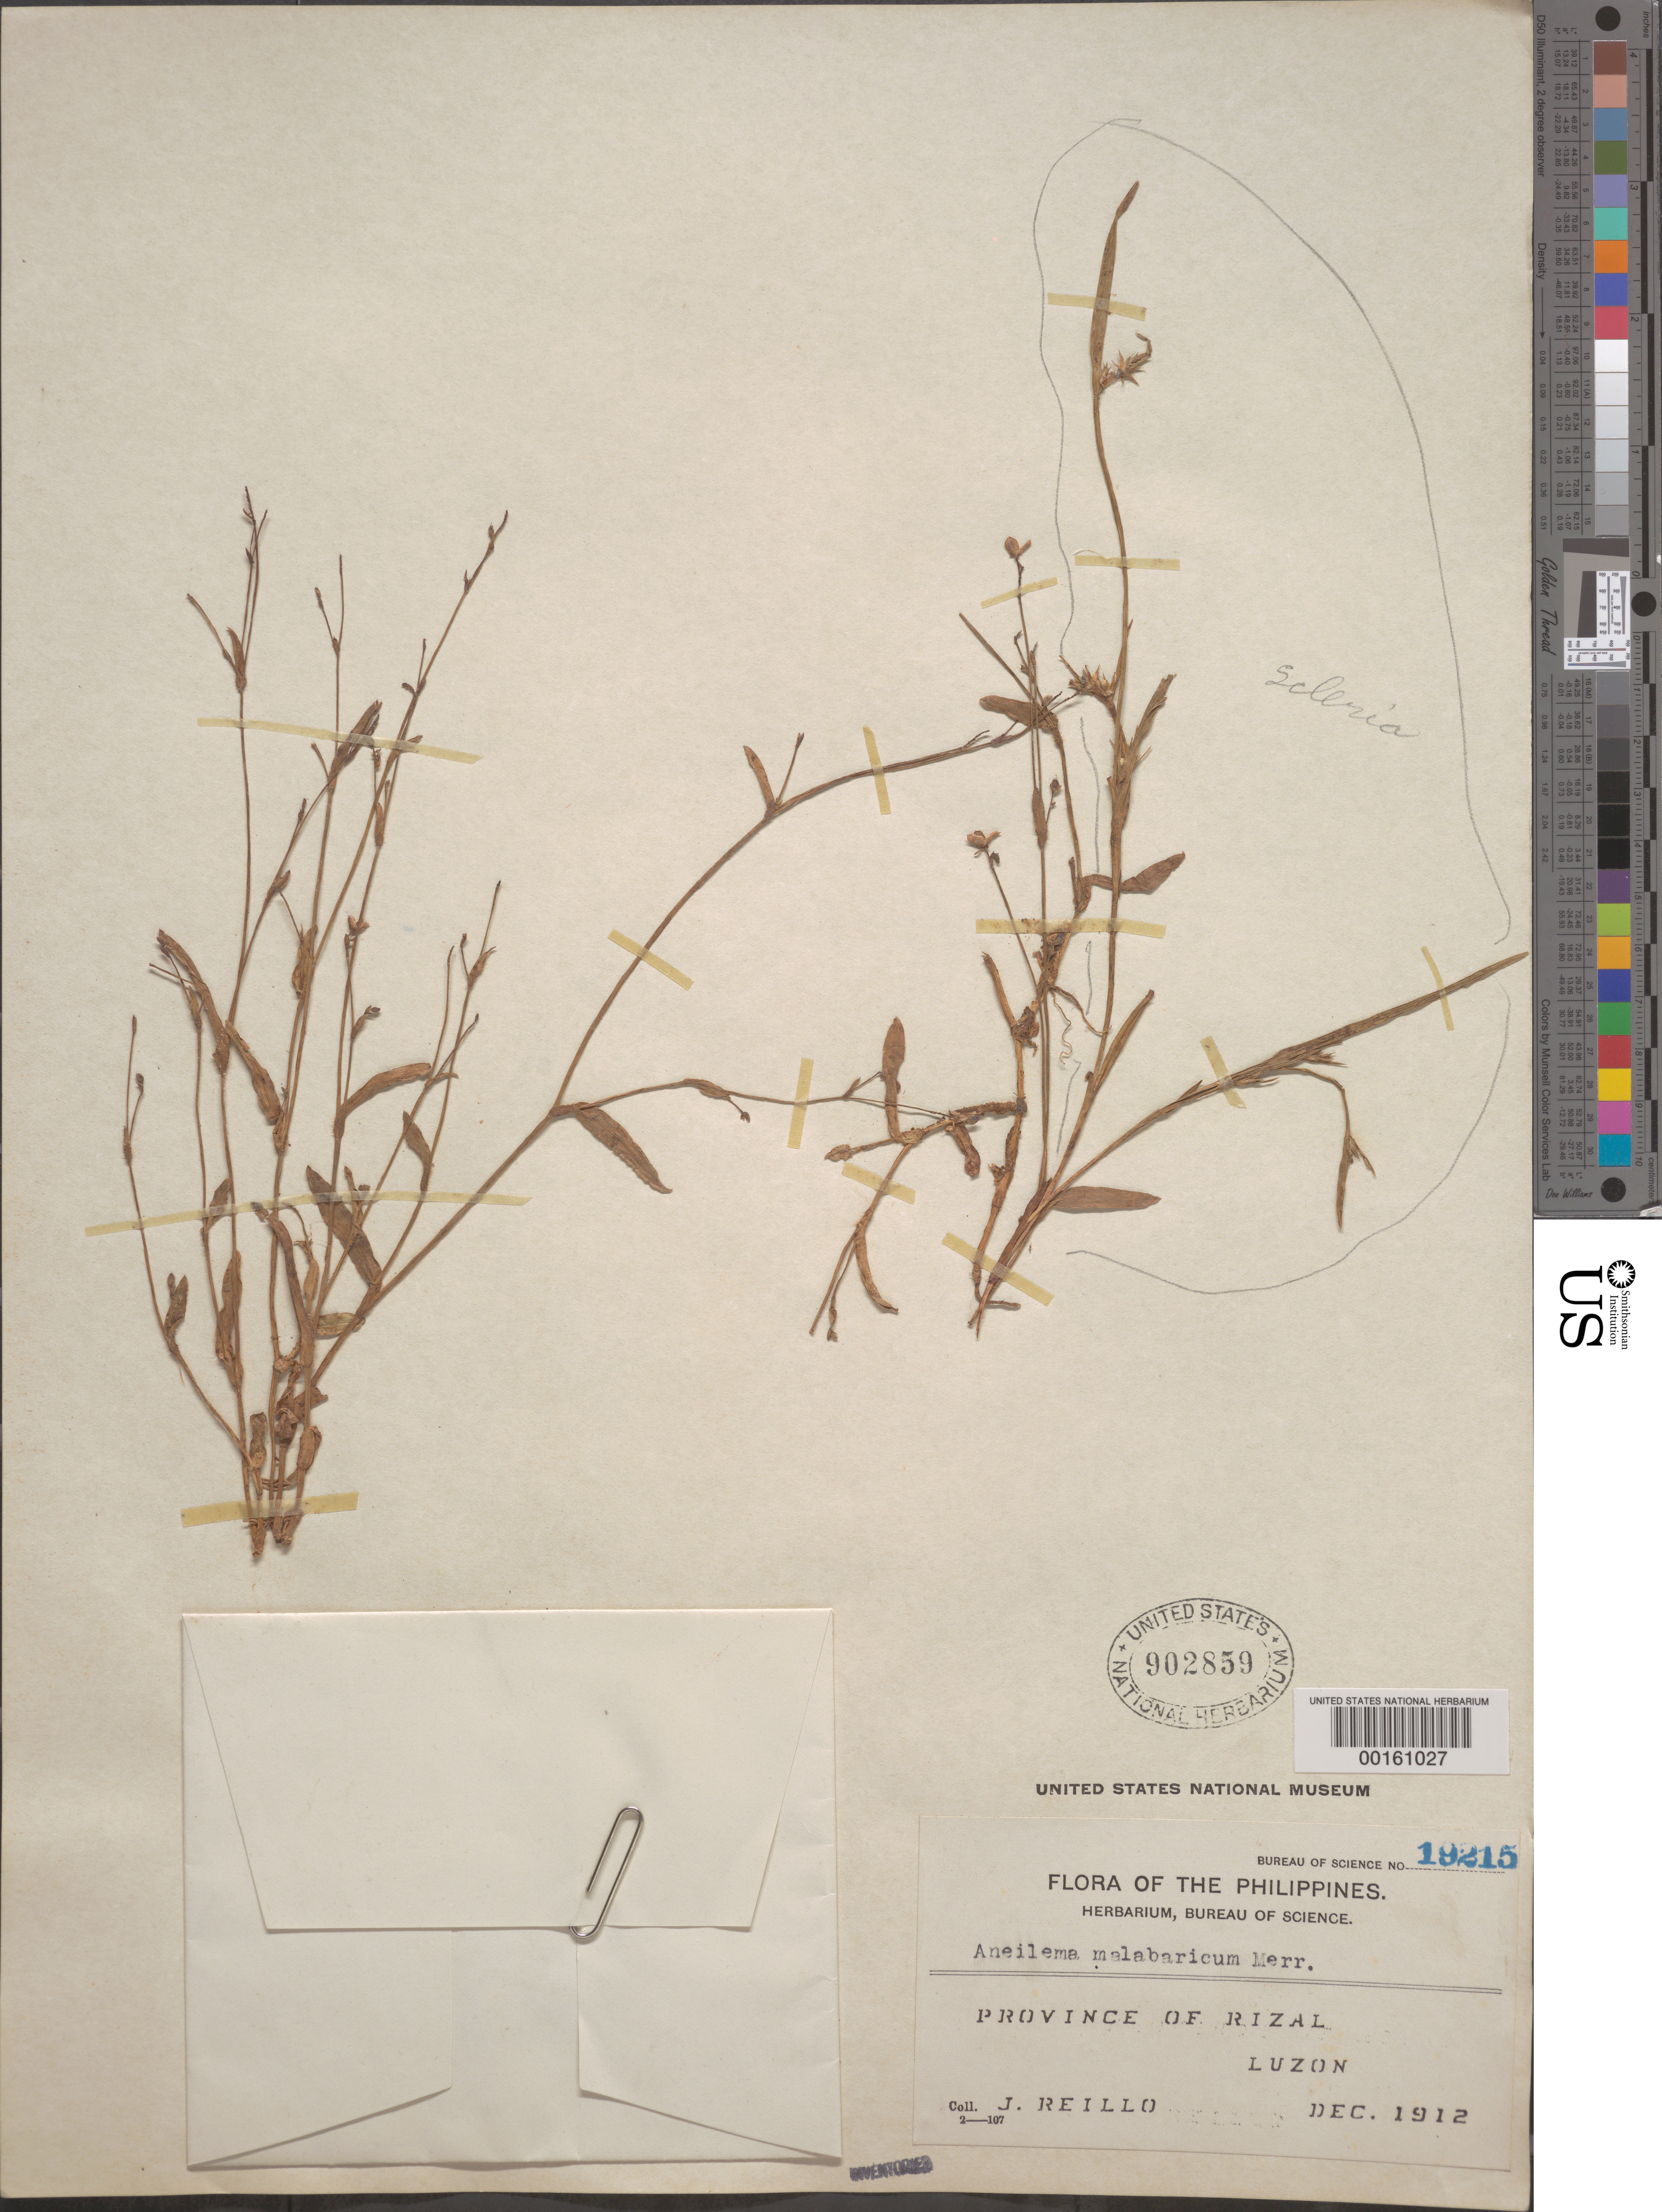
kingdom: Plantae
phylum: Tracheophyta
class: Liliopsida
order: Commelinales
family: Commelinaceae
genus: Murdannia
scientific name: Murdannia nudiflora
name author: (L.) Brenan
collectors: J. Reillo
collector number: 19215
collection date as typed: Dec 1912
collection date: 1912-12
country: Philippines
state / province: Calabarzon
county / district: Rizal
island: Luzon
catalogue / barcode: US 902859